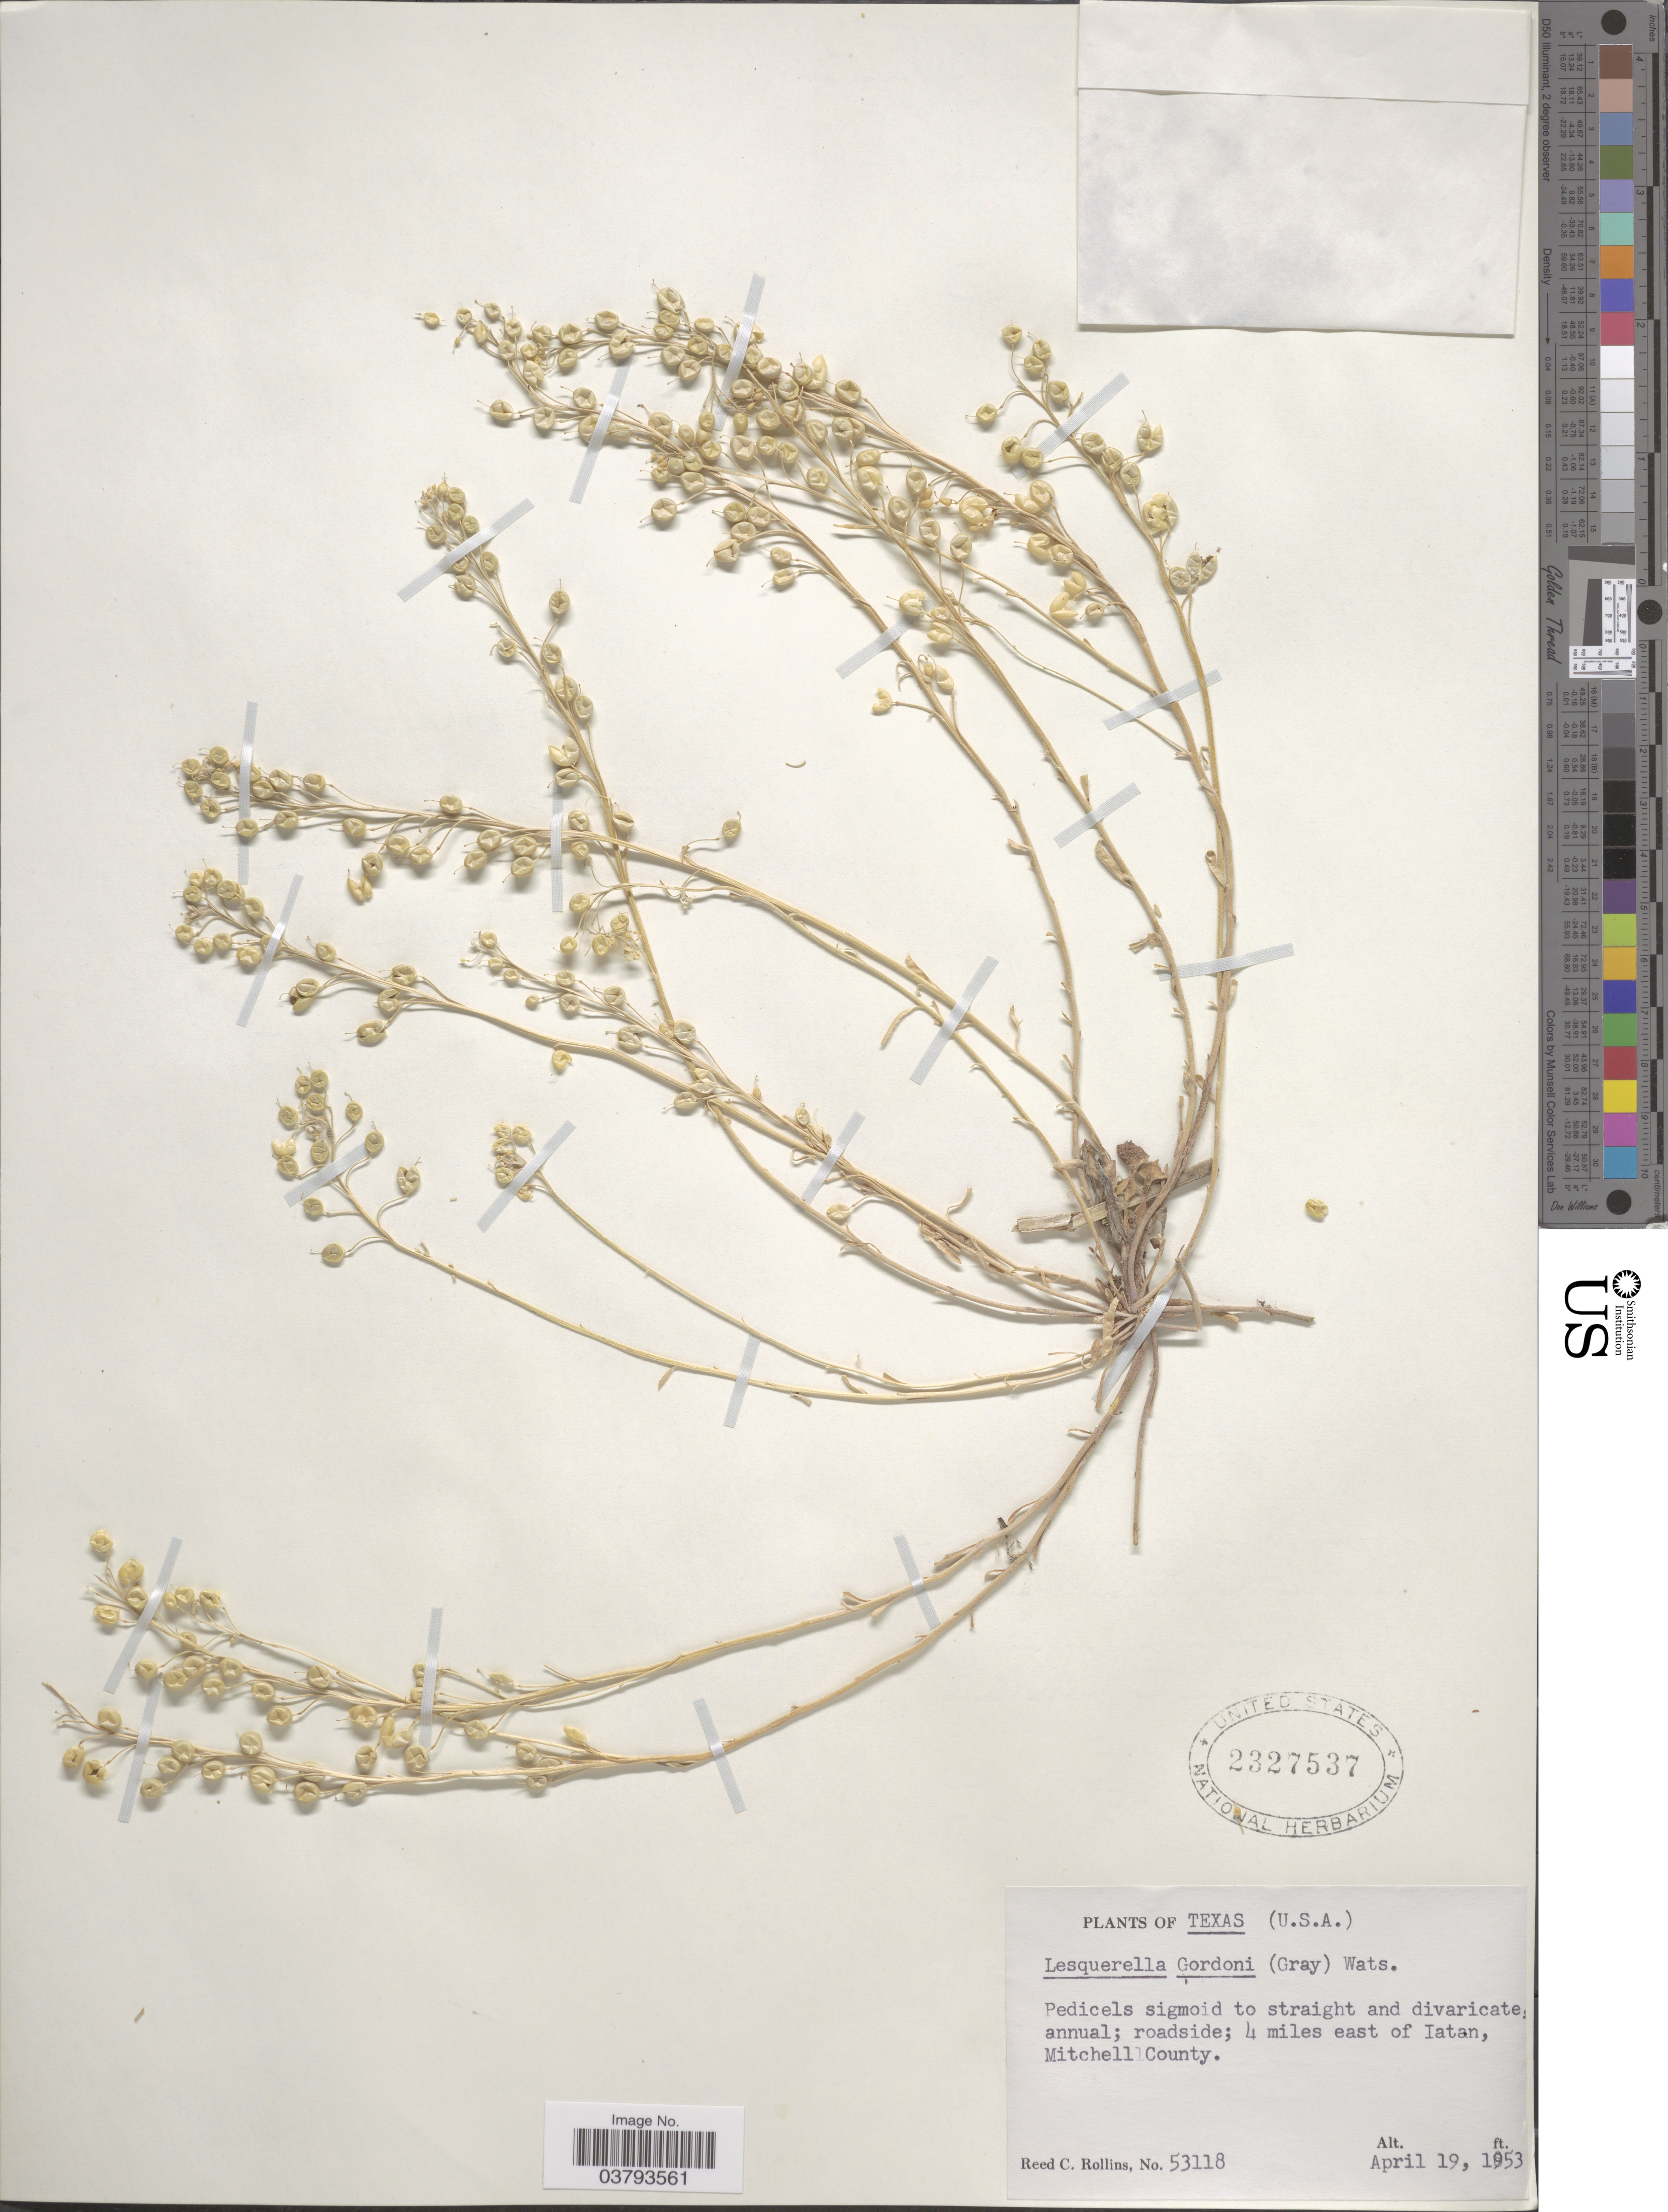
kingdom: Plantae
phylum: Tracheophyta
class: Magnoliopsida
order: Brassicales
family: Brassicaceae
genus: Lesquerella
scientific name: Lesquerella gordonii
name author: (A. Gray) S. Watson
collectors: R. C. Rollins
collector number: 53118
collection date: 1953-04-19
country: United States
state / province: Texas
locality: Roadside; 4 miles east of Iatan, Mitchell County.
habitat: roadside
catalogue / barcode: US 2327537